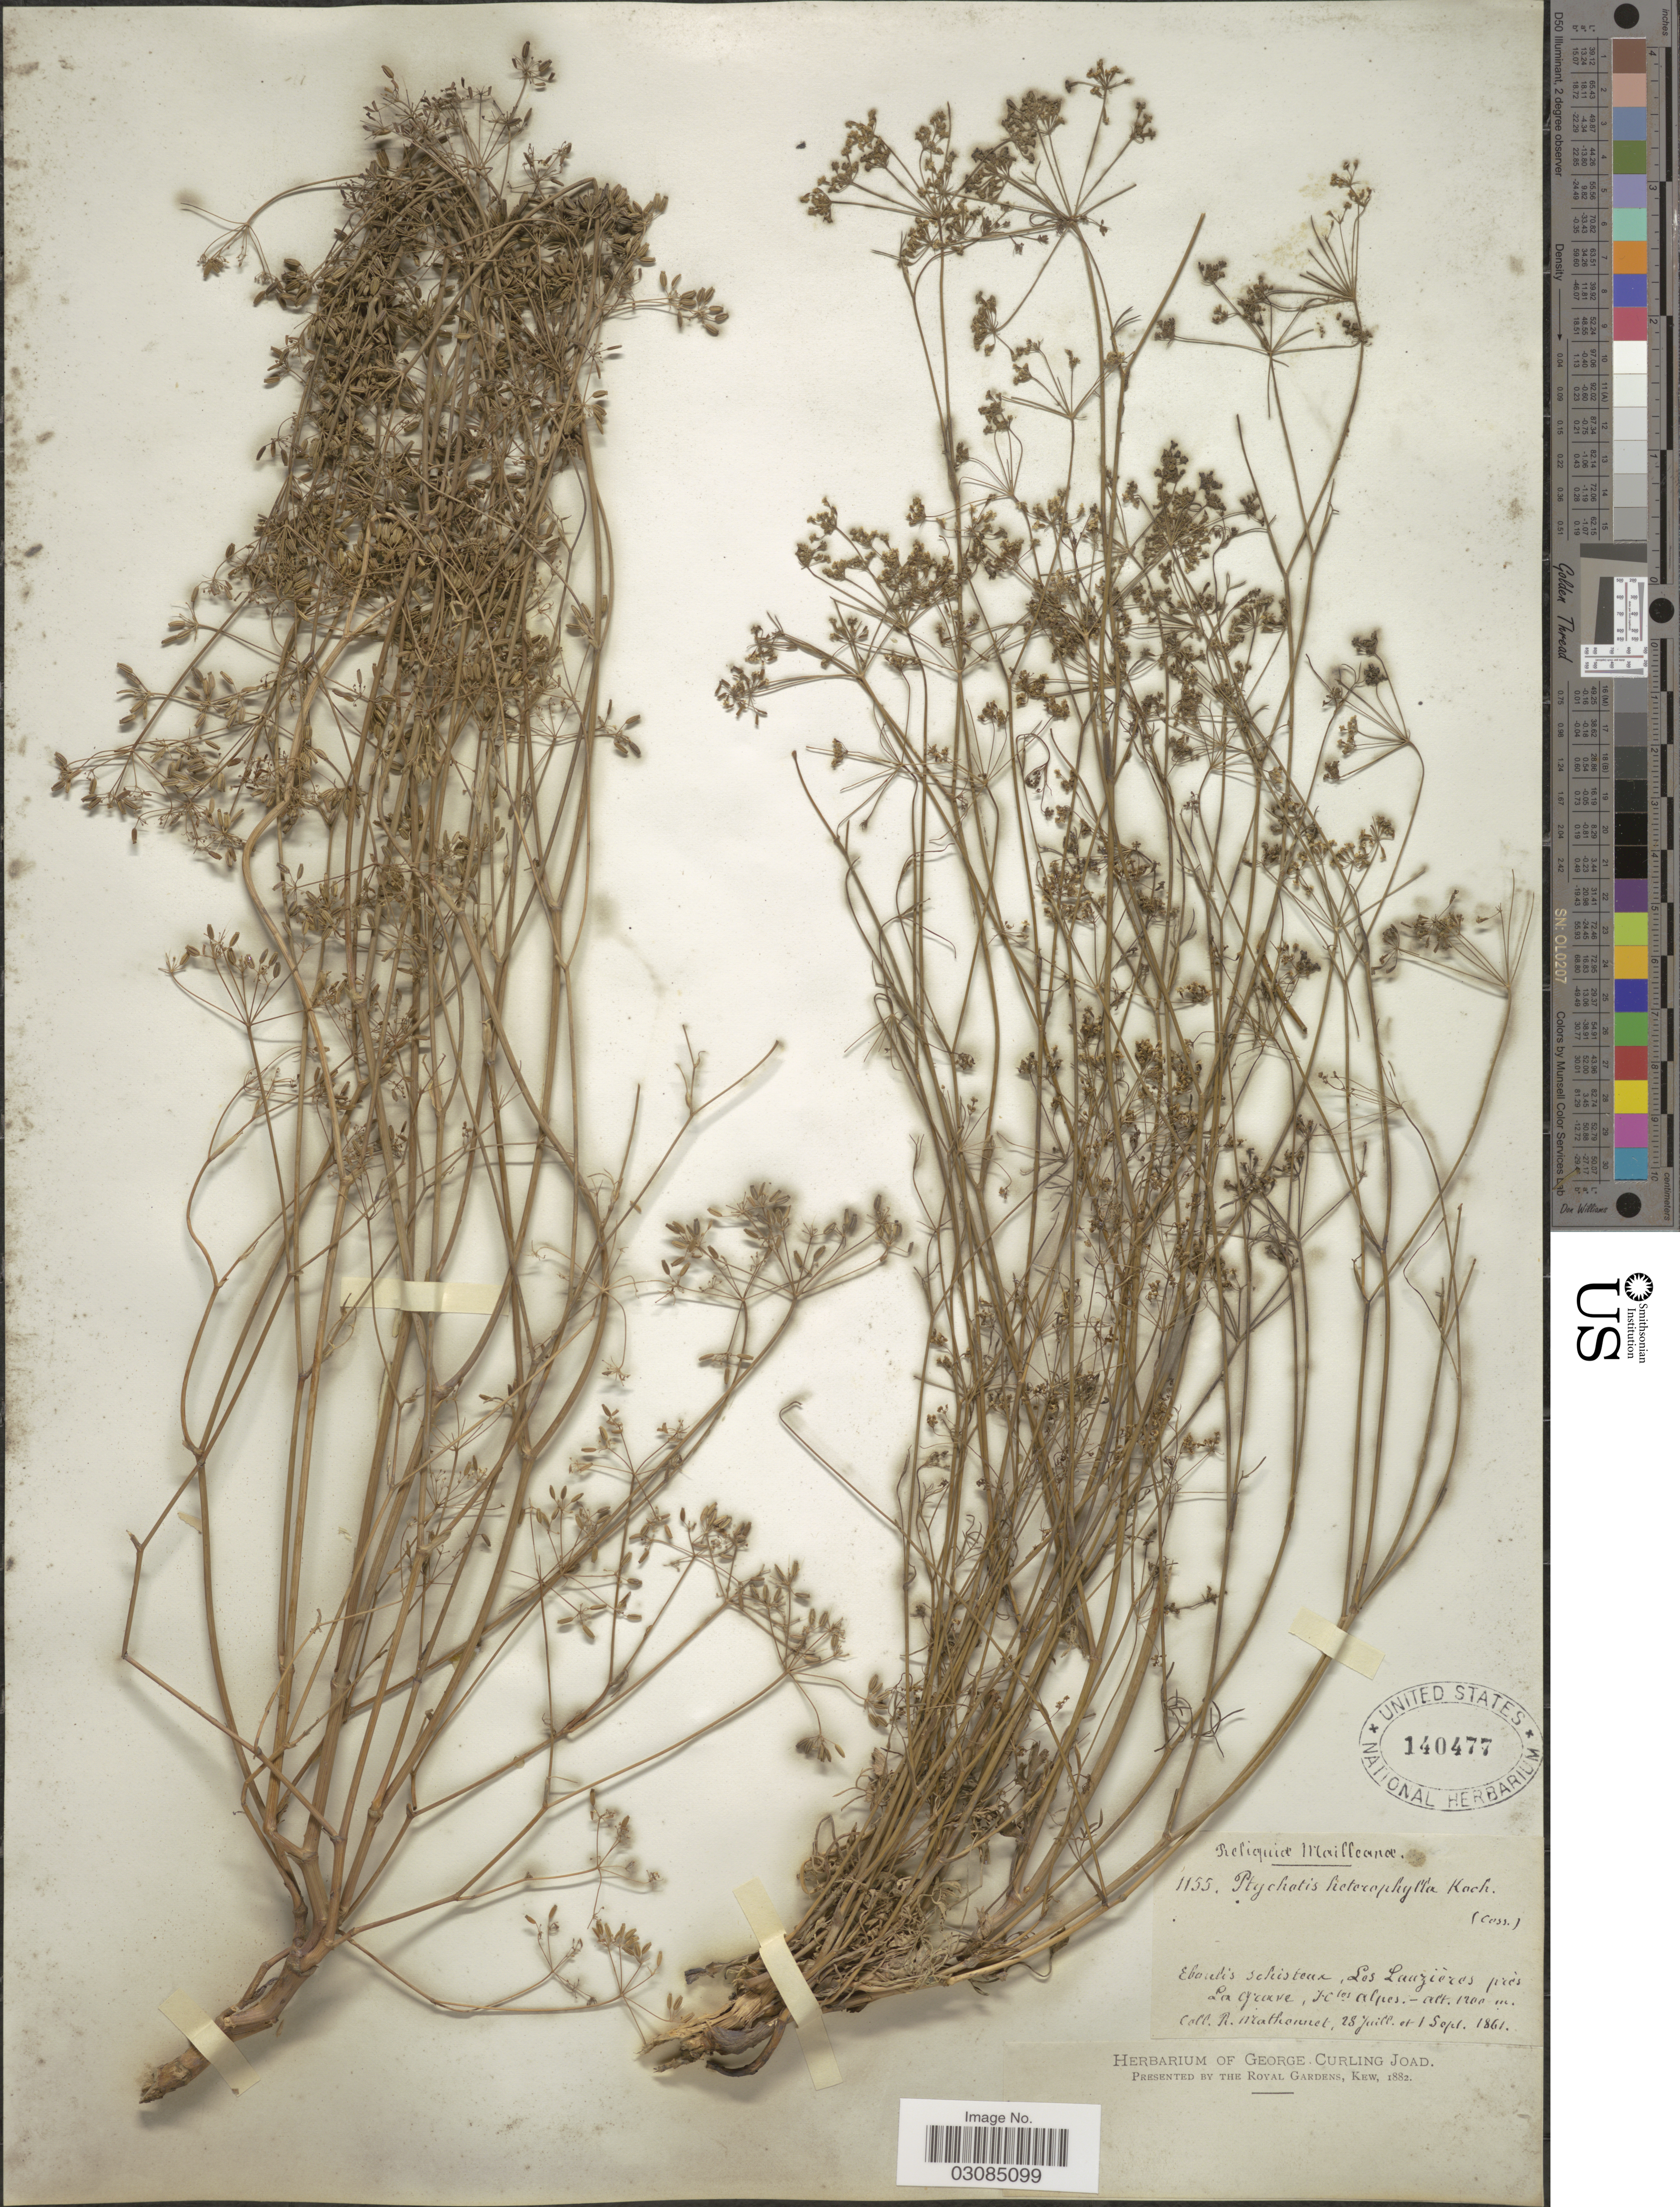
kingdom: Plantae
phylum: Tracheophyta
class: Magnoliopsida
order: Apiales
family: Apiaceae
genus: Ptychotis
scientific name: Ptychotis heterophylla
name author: W.D.J. Koch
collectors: R. Mathonnet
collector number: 1155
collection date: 1861-07-28/1861-09-01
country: France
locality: Ebouk's [interpreted] schisteux, Les Lauziéres près La Grave, Htes Alpes.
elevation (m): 1200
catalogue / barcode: US 140477